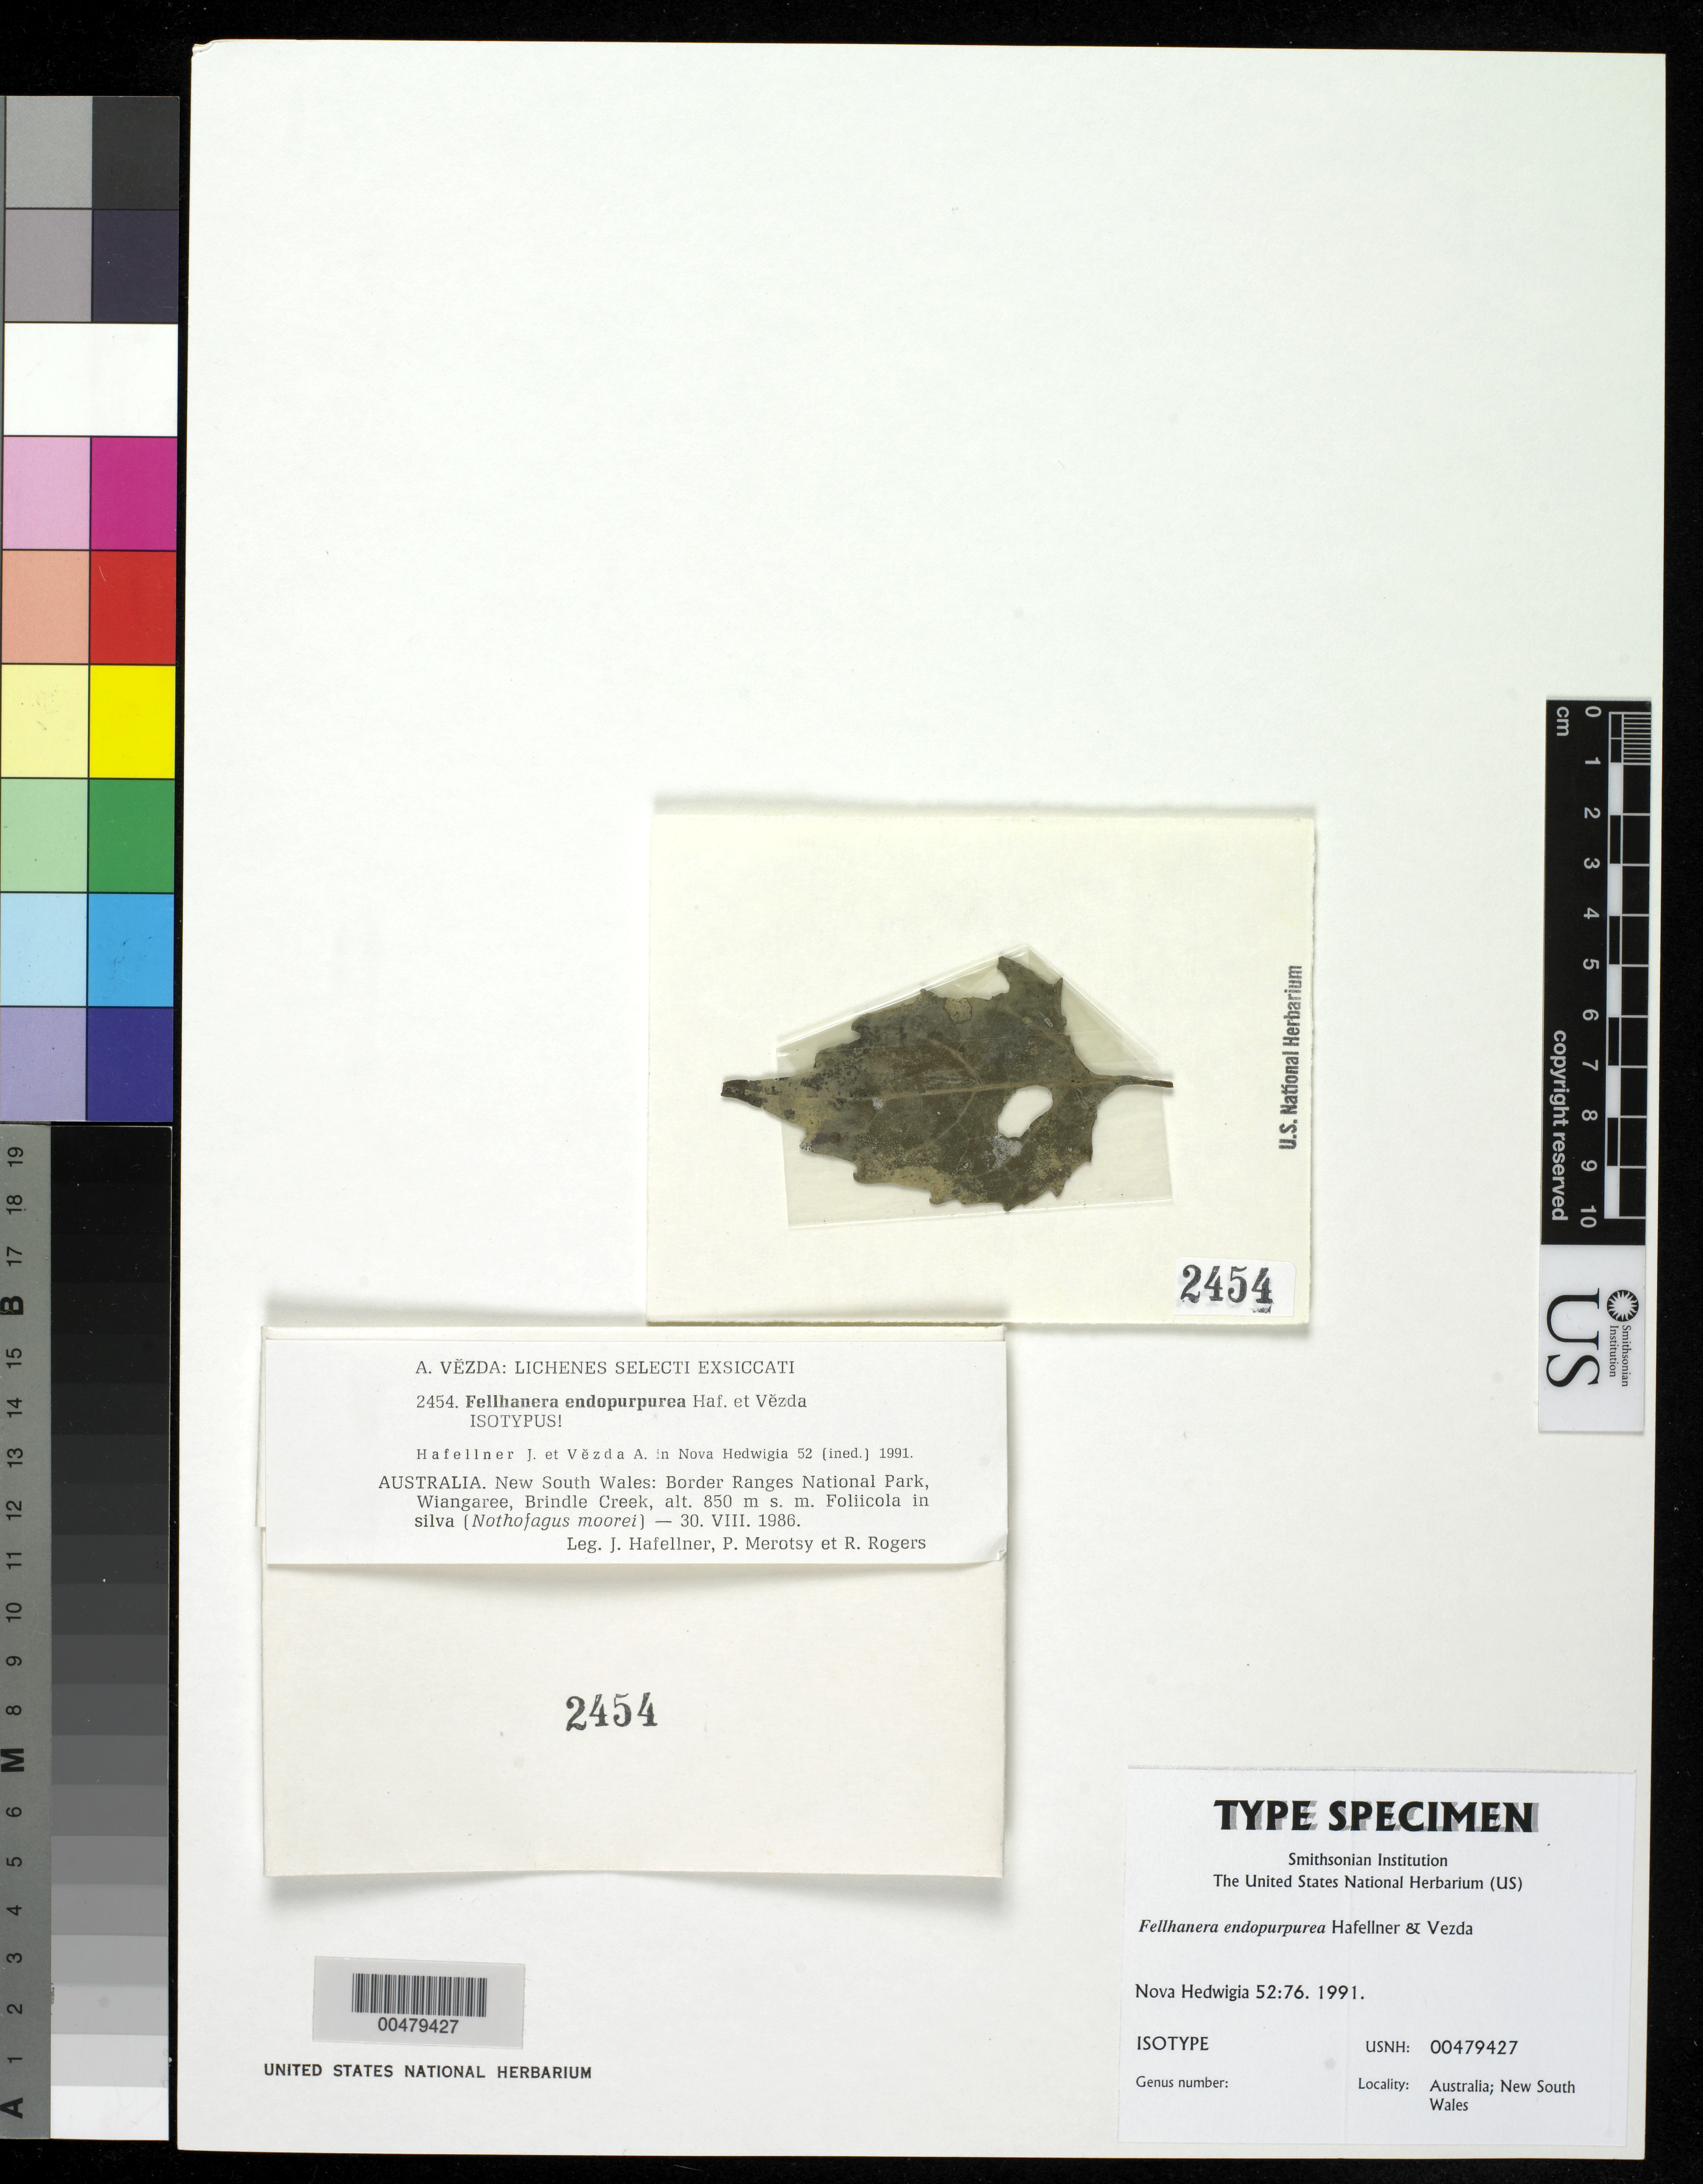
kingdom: Fungi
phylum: Ascomycota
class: Lecanoromycetes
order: Lecanorales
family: Byssolomataceae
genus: Fellhanera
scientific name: Fellhanera endopurpurea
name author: Hafellner & Vezda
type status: Isotype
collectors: J. Hafellner, P. Merotsy & R. Rogers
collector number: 2454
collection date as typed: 30 Aug 1986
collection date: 1986-08-30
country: Australia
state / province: New South Wales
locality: Border Ranges National Park, Wiangaree, Brindle Creek.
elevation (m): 850